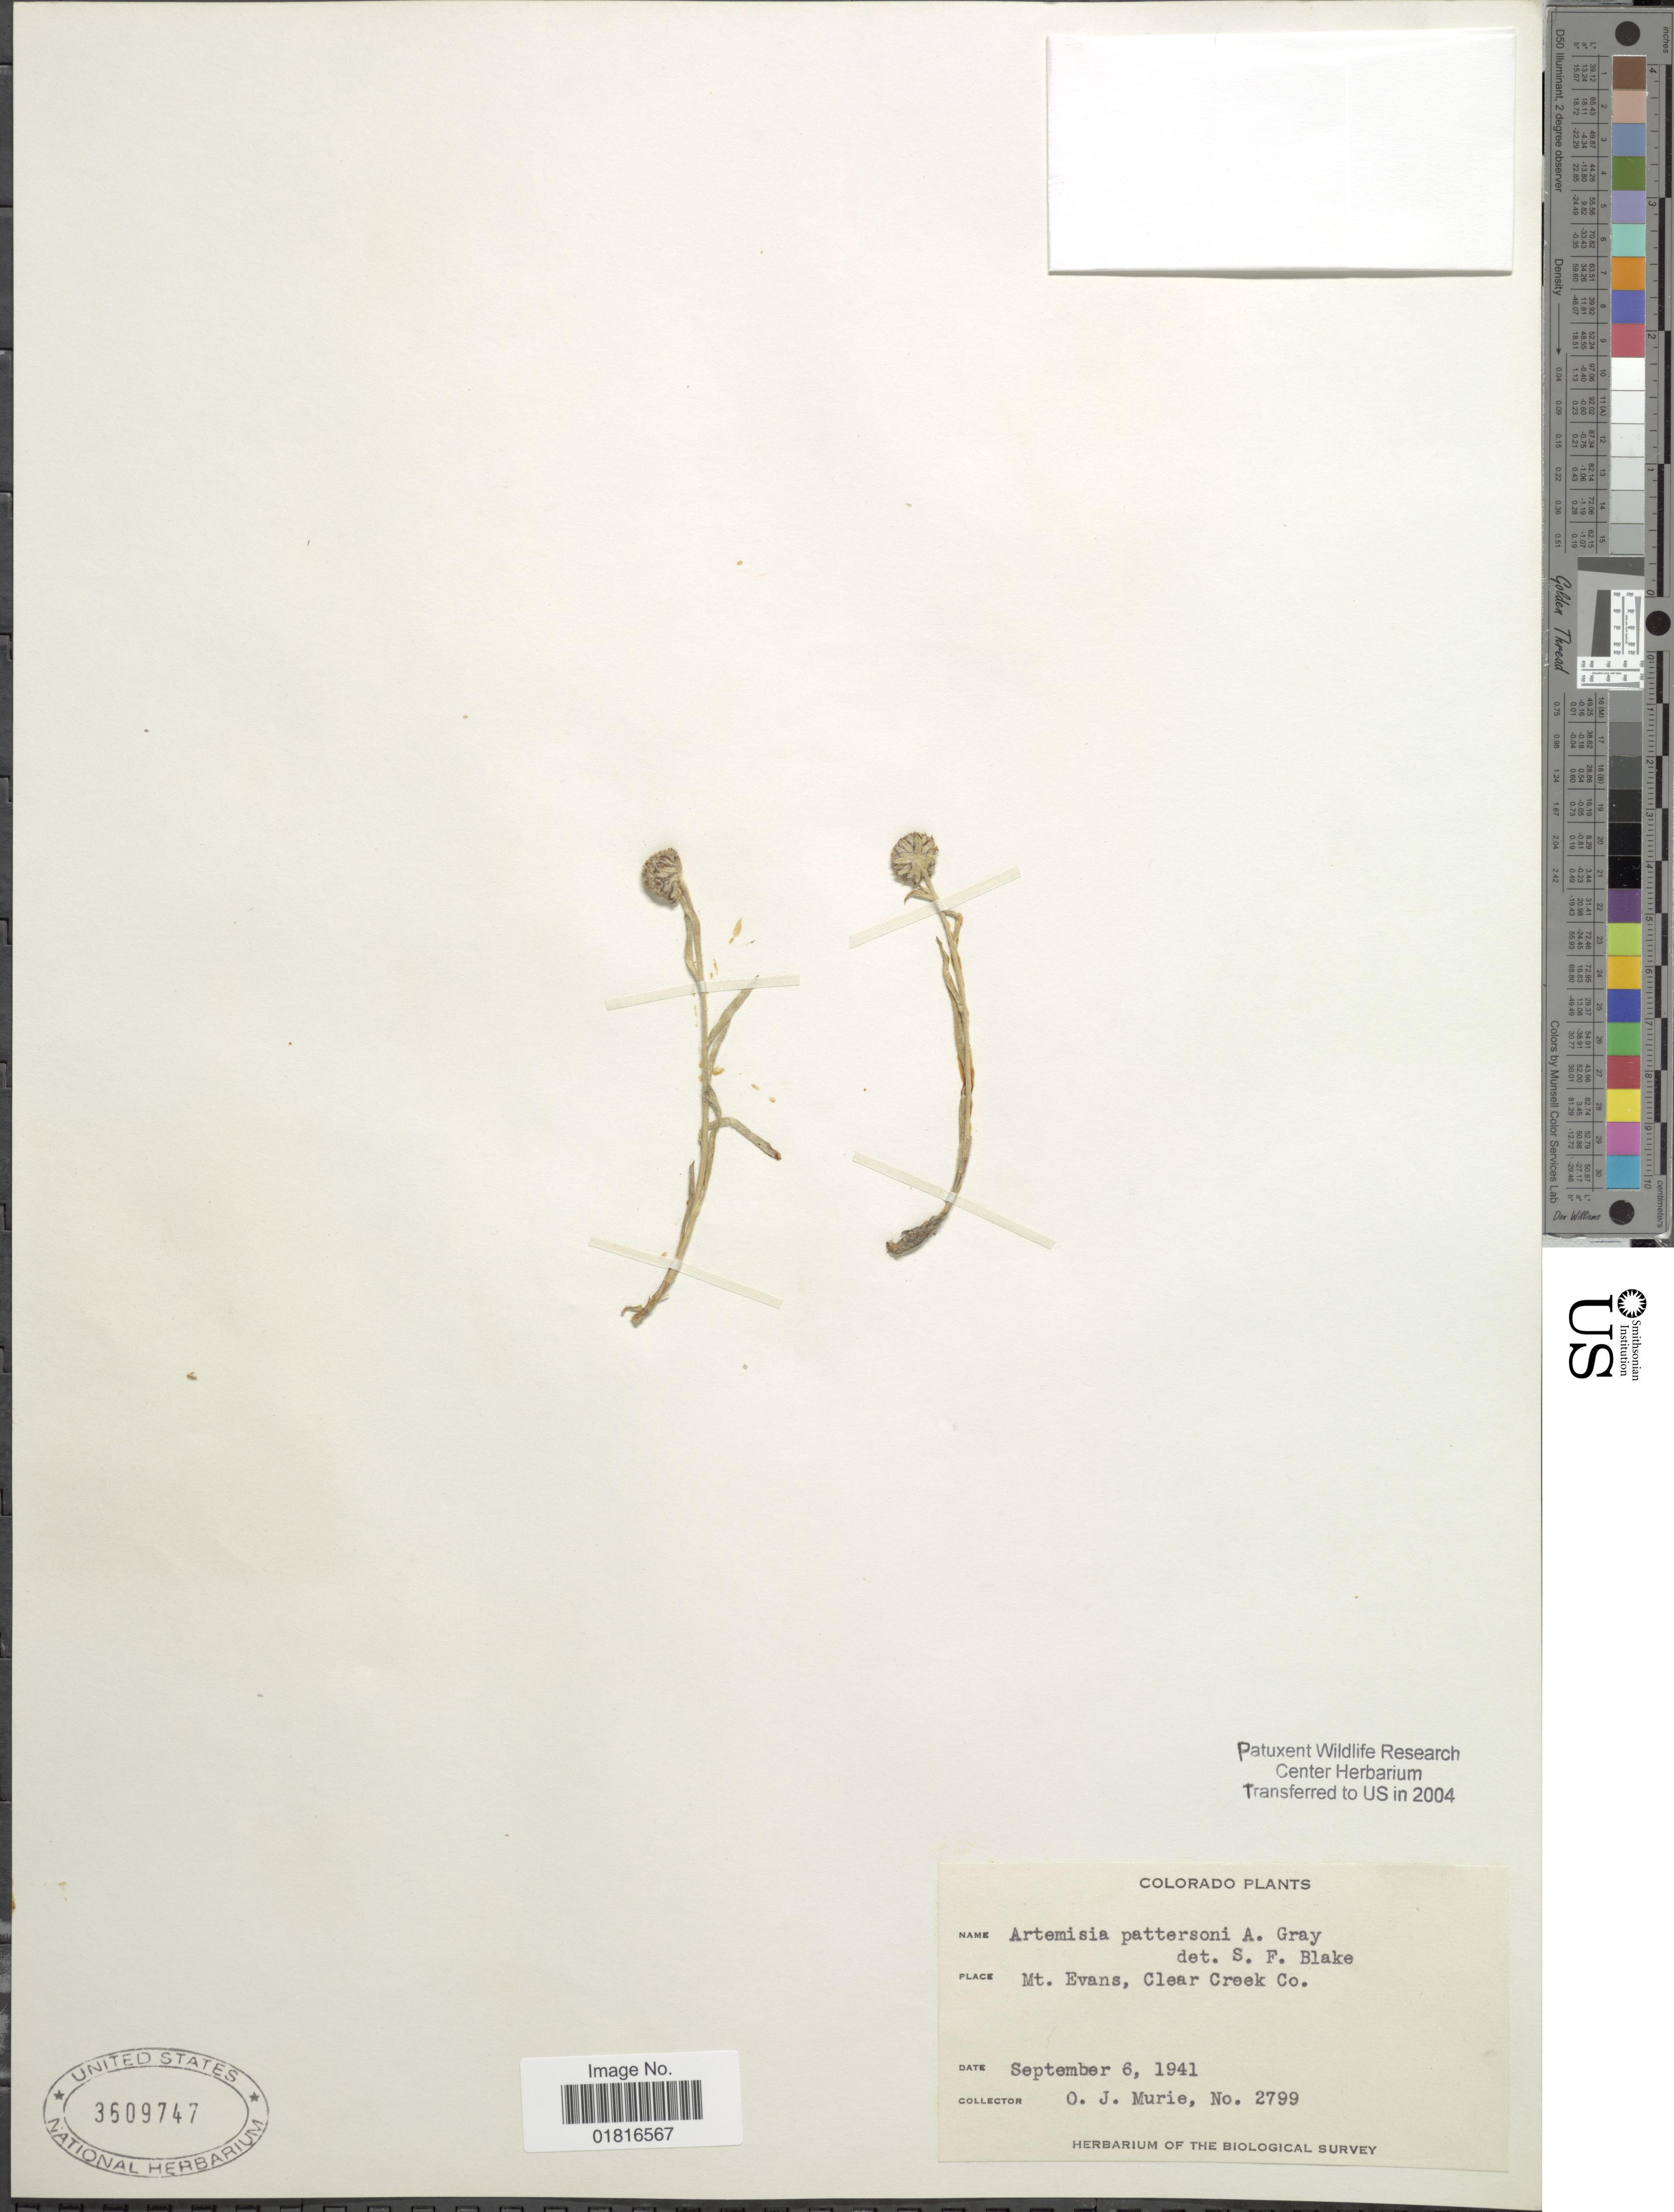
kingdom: Plantae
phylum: Tracheophyta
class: Magnoliopsida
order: Asterales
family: Asteraceae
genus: Artemisia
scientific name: Artemisia pattersonii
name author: A. Gray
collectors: O. Murie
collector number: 2799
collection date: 1941-09-06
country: United States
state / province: Colorado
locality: Mt Evans, Clear Creek Co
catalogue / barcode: US 3609747